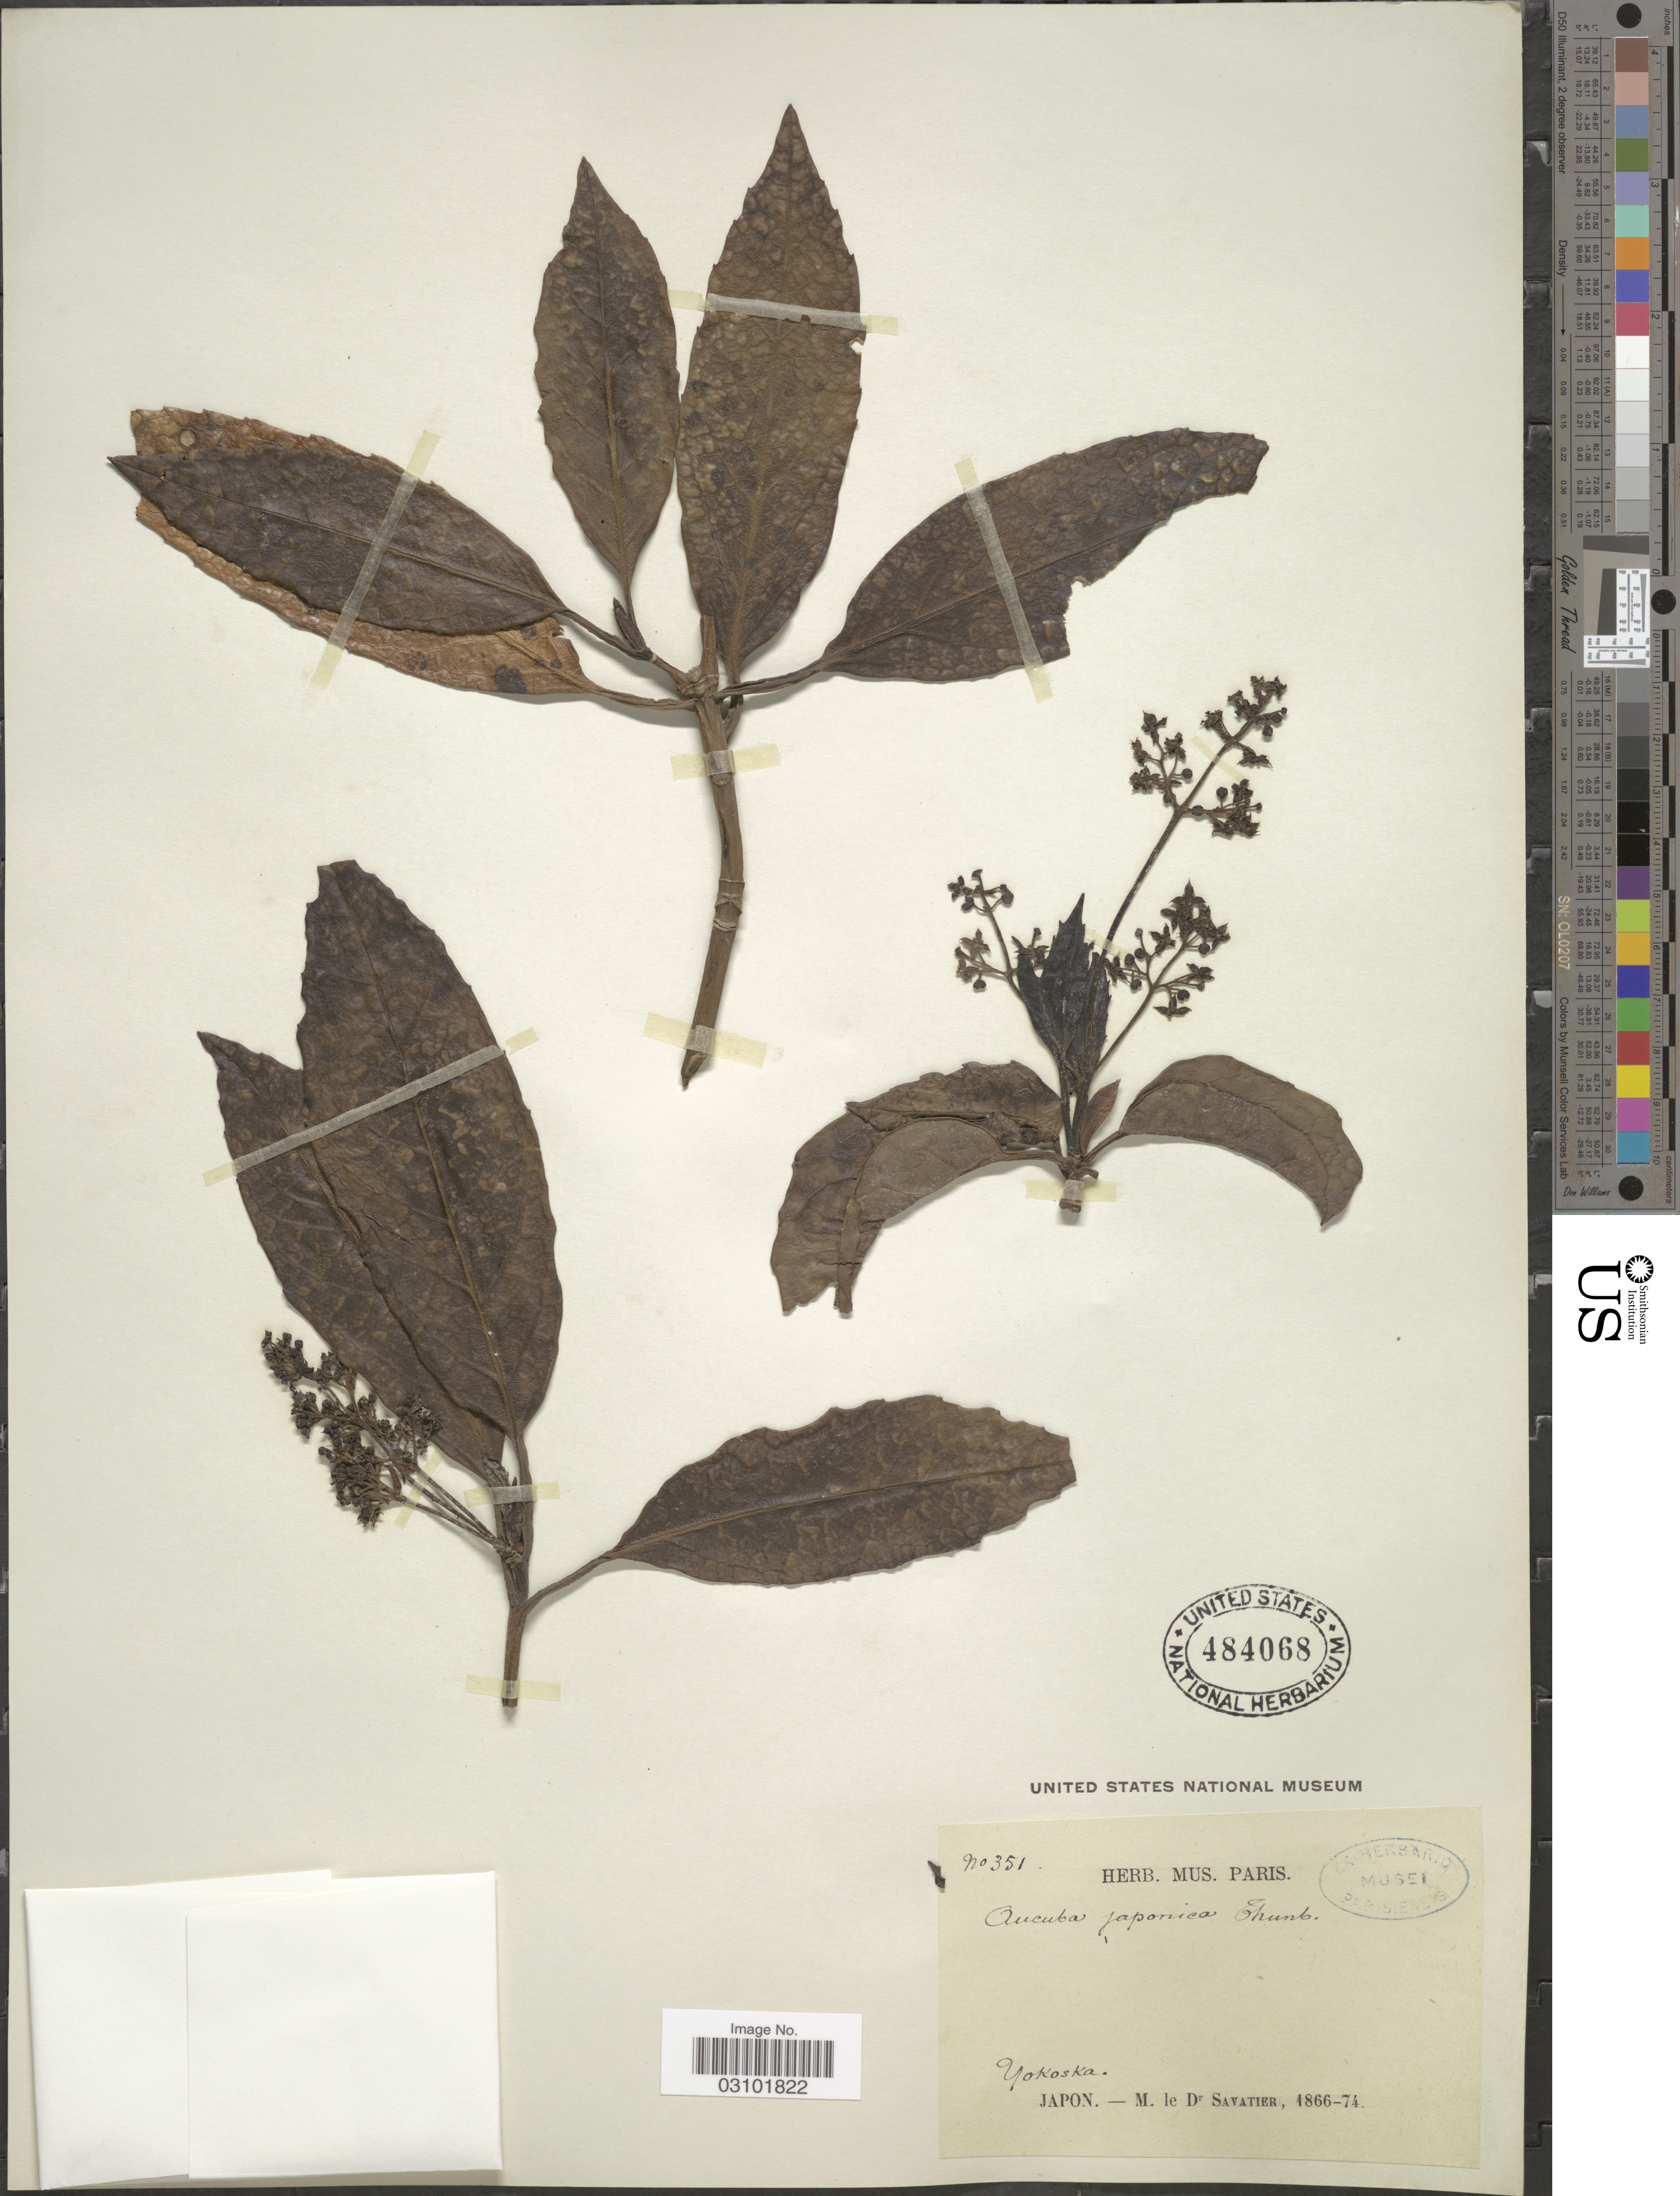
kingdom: Plantae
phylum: Tracheophyta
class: Magnoliopsida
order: Garryales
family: Garryaceae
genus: Aucuba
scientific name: Aucuba japonica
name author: Thunb.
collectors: M. Savatier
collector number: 351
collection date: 1866/1874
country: Japan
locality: Yokoska. Japon.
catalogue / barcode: US 484068